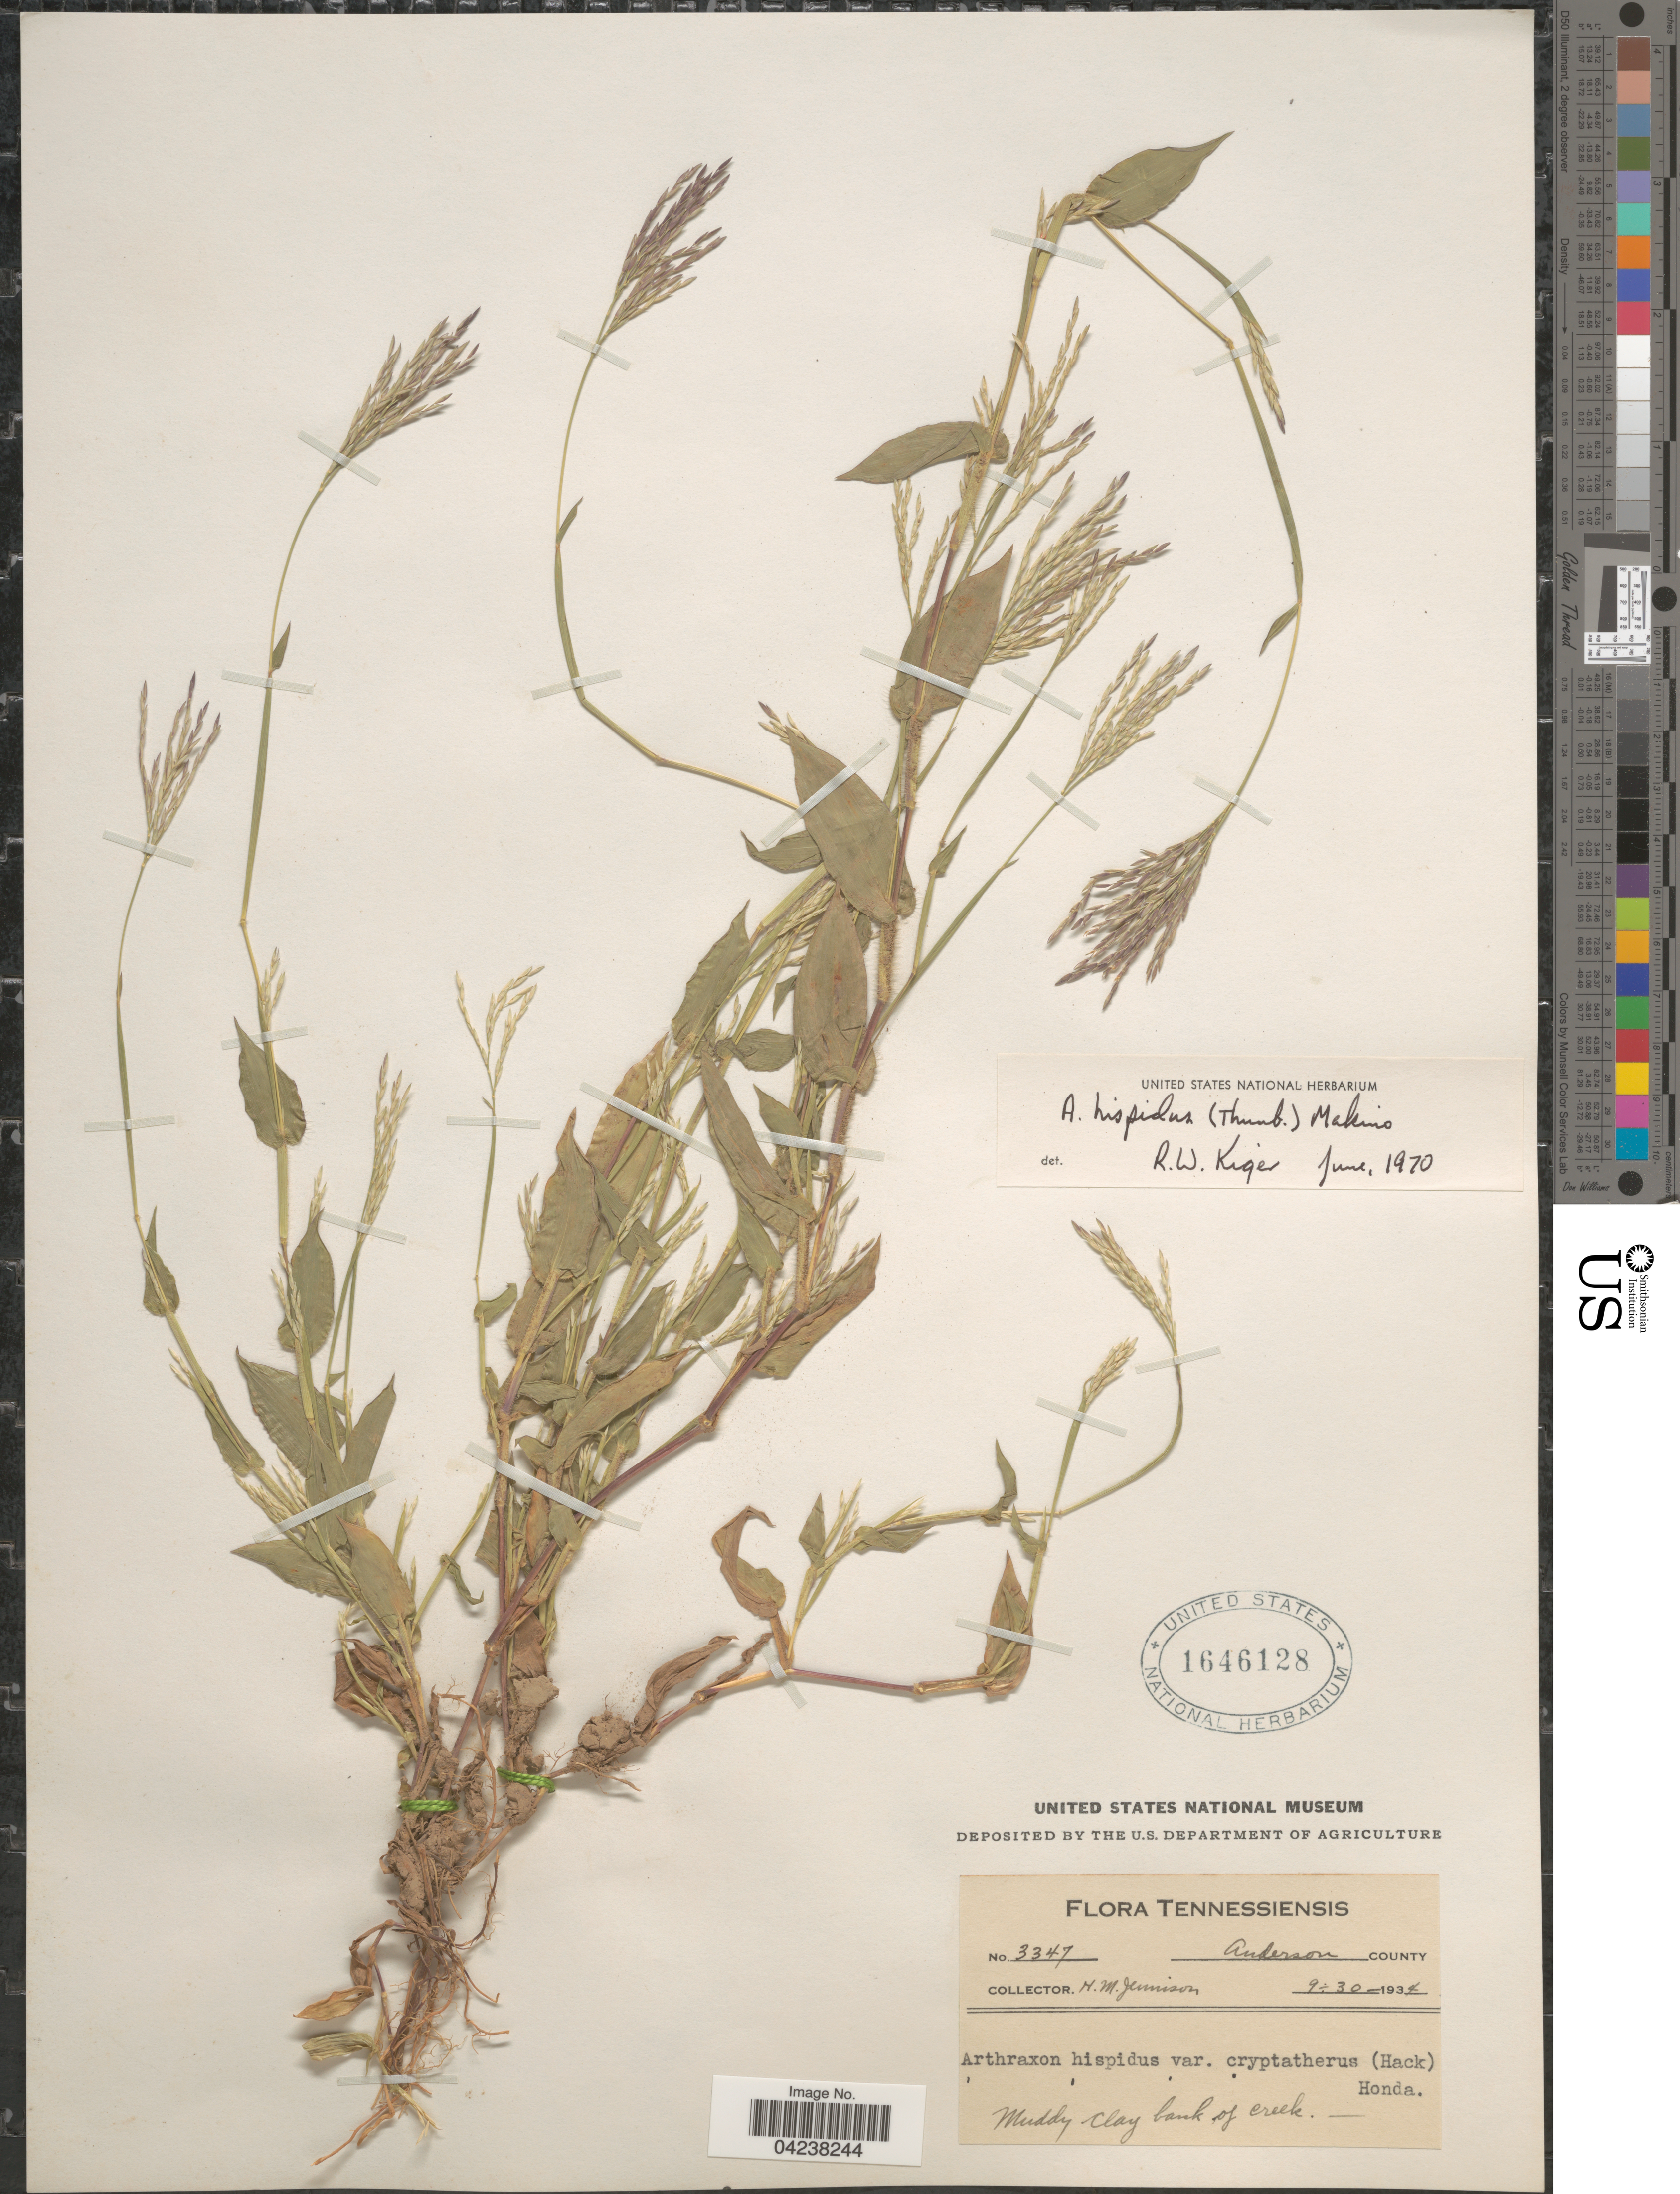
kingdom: Plantae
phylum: Tracheophyta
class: Liliopsida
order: Poales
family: Poaceae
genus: Arthraxon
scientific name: Arthraxon hispidus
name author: (Thunb.) Makino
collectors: H. Jennison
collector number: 3347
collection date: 1934-09-30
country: United States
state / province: Tennessee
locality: Anderson County. Honda. Muddy clay bank of creek.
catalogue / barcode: US 1646128